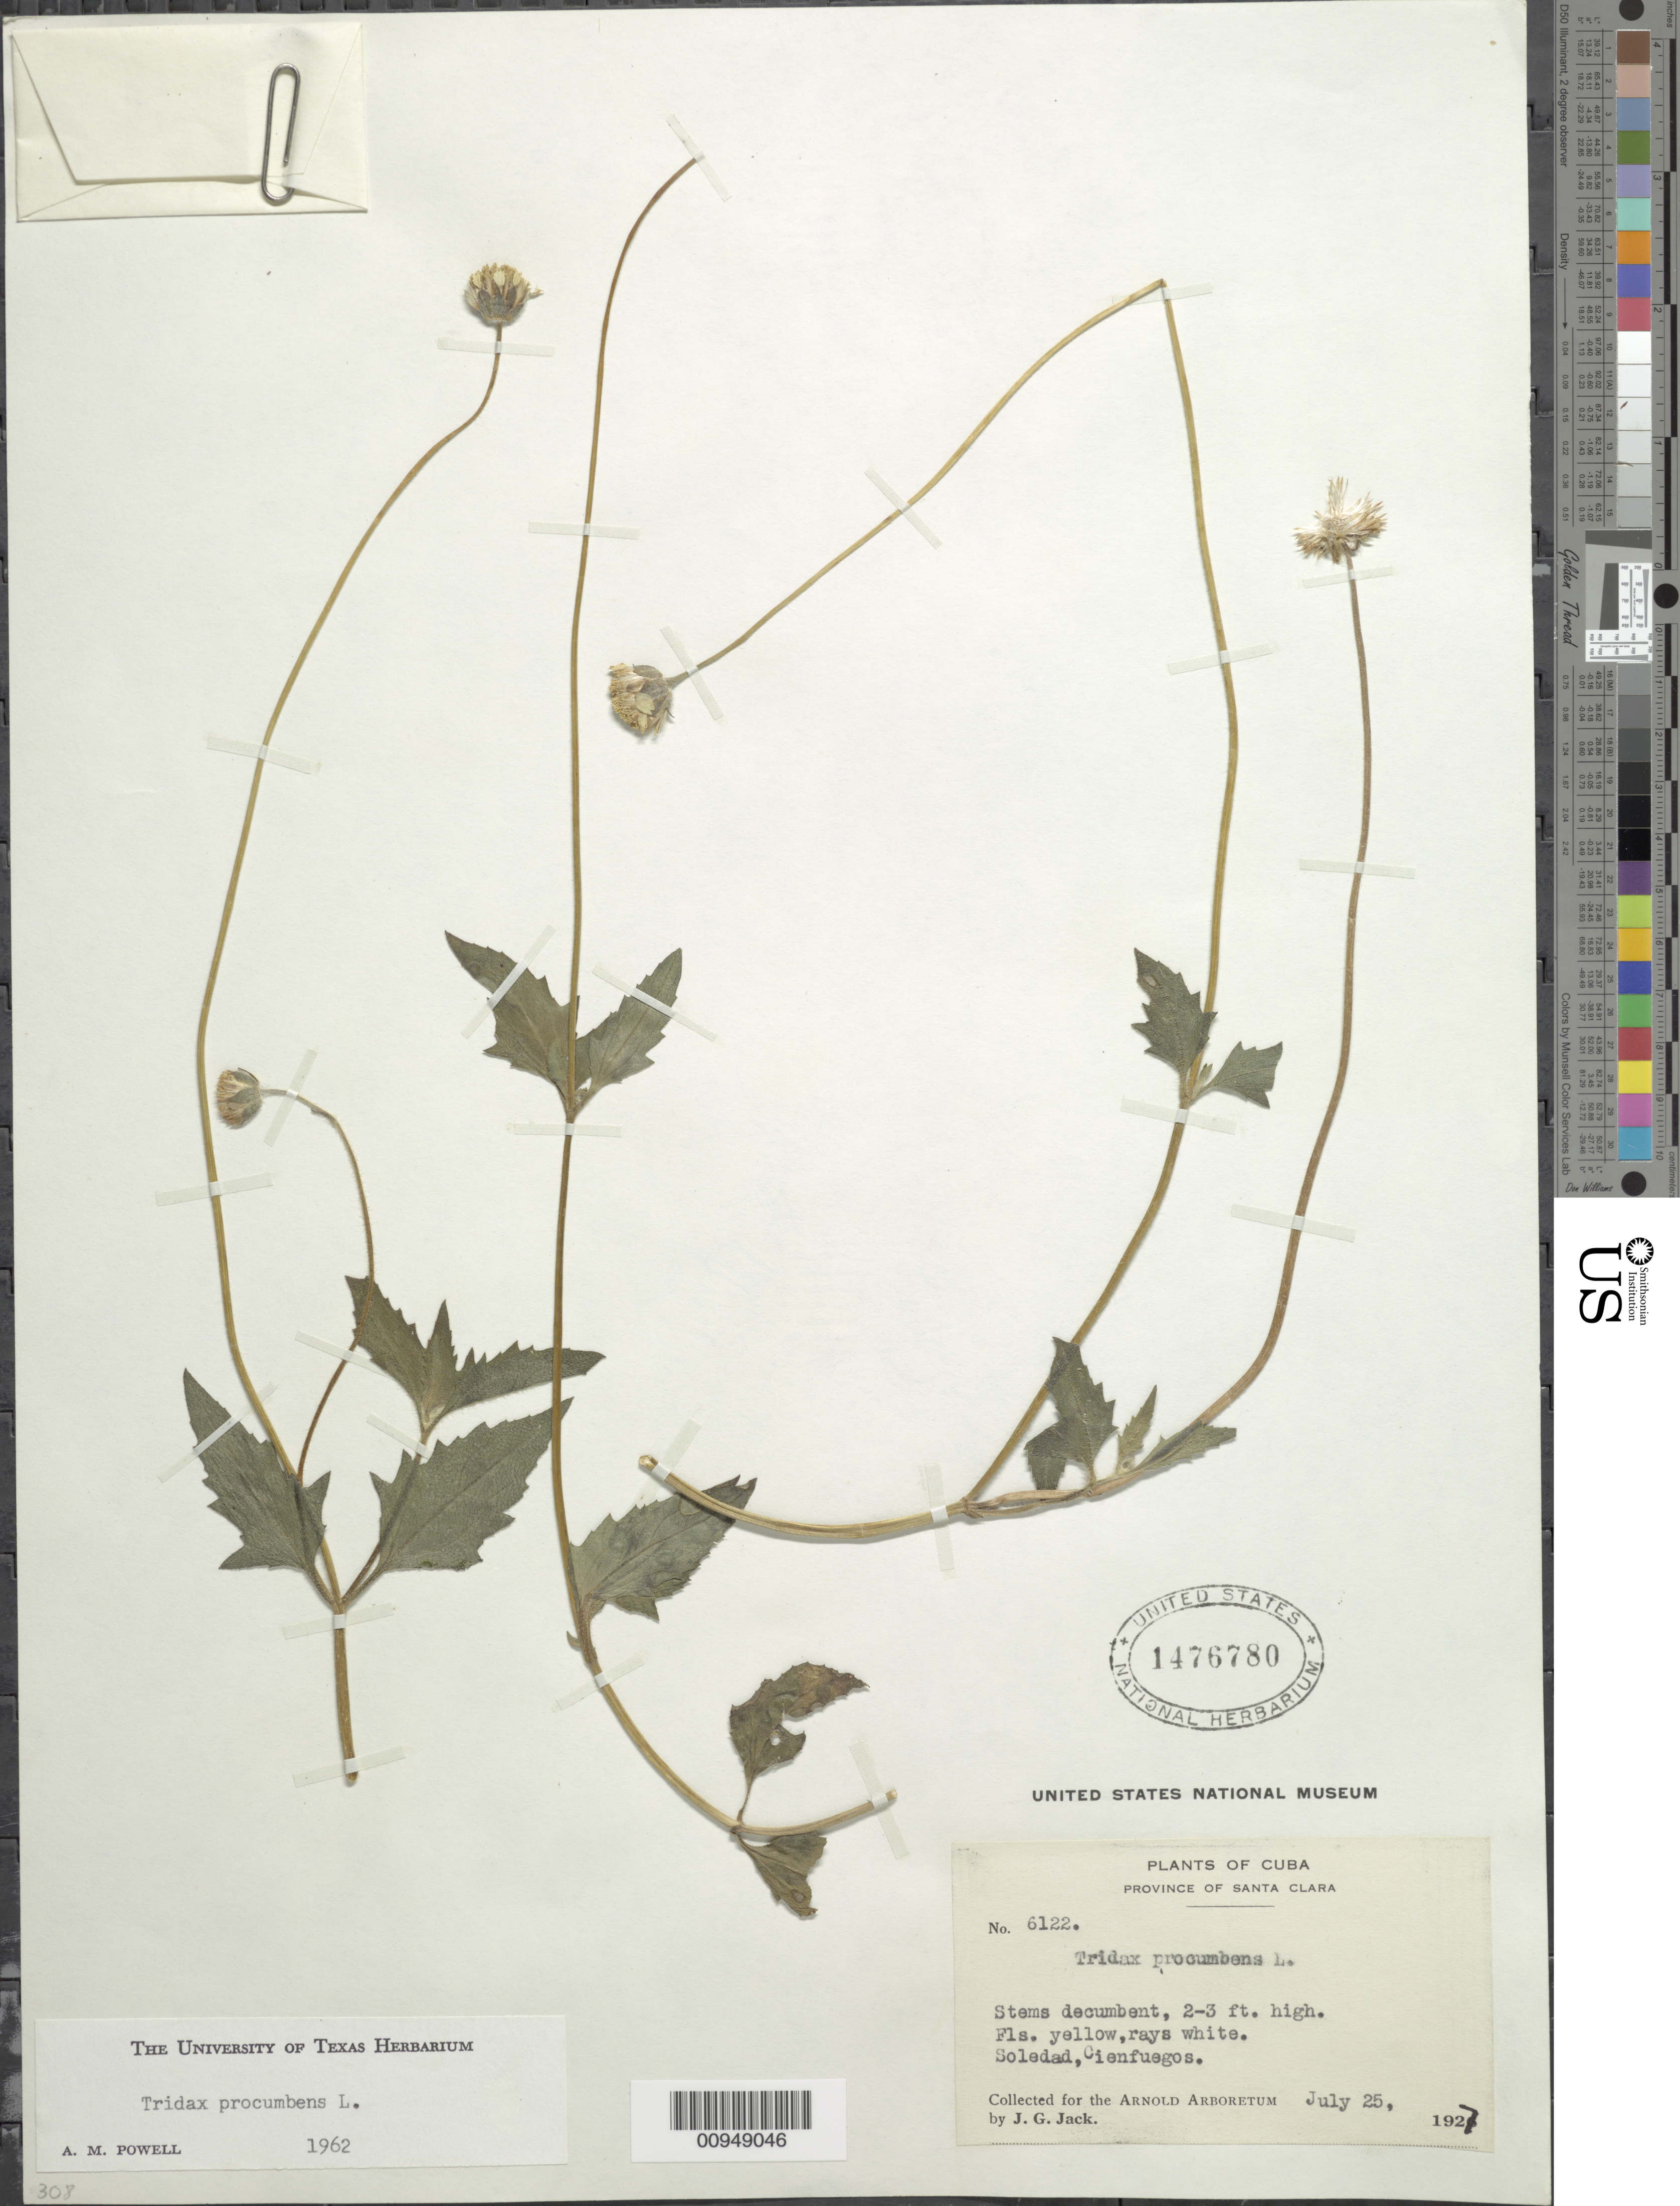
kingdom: Plantae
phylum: Tracheophyta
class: Magnoliopsida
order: Asterales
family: Asteraceae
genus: Tridax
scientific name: Tridax procumbens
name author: L.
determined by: Powell, A. M.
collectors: J. G. Jack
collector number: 6122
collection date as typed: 25 Jul 1927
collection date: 1927-07-25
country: Cuba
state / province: Cienfuegos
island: Cuba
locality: Soledad, Cienfuegos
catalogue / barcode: US 1476780